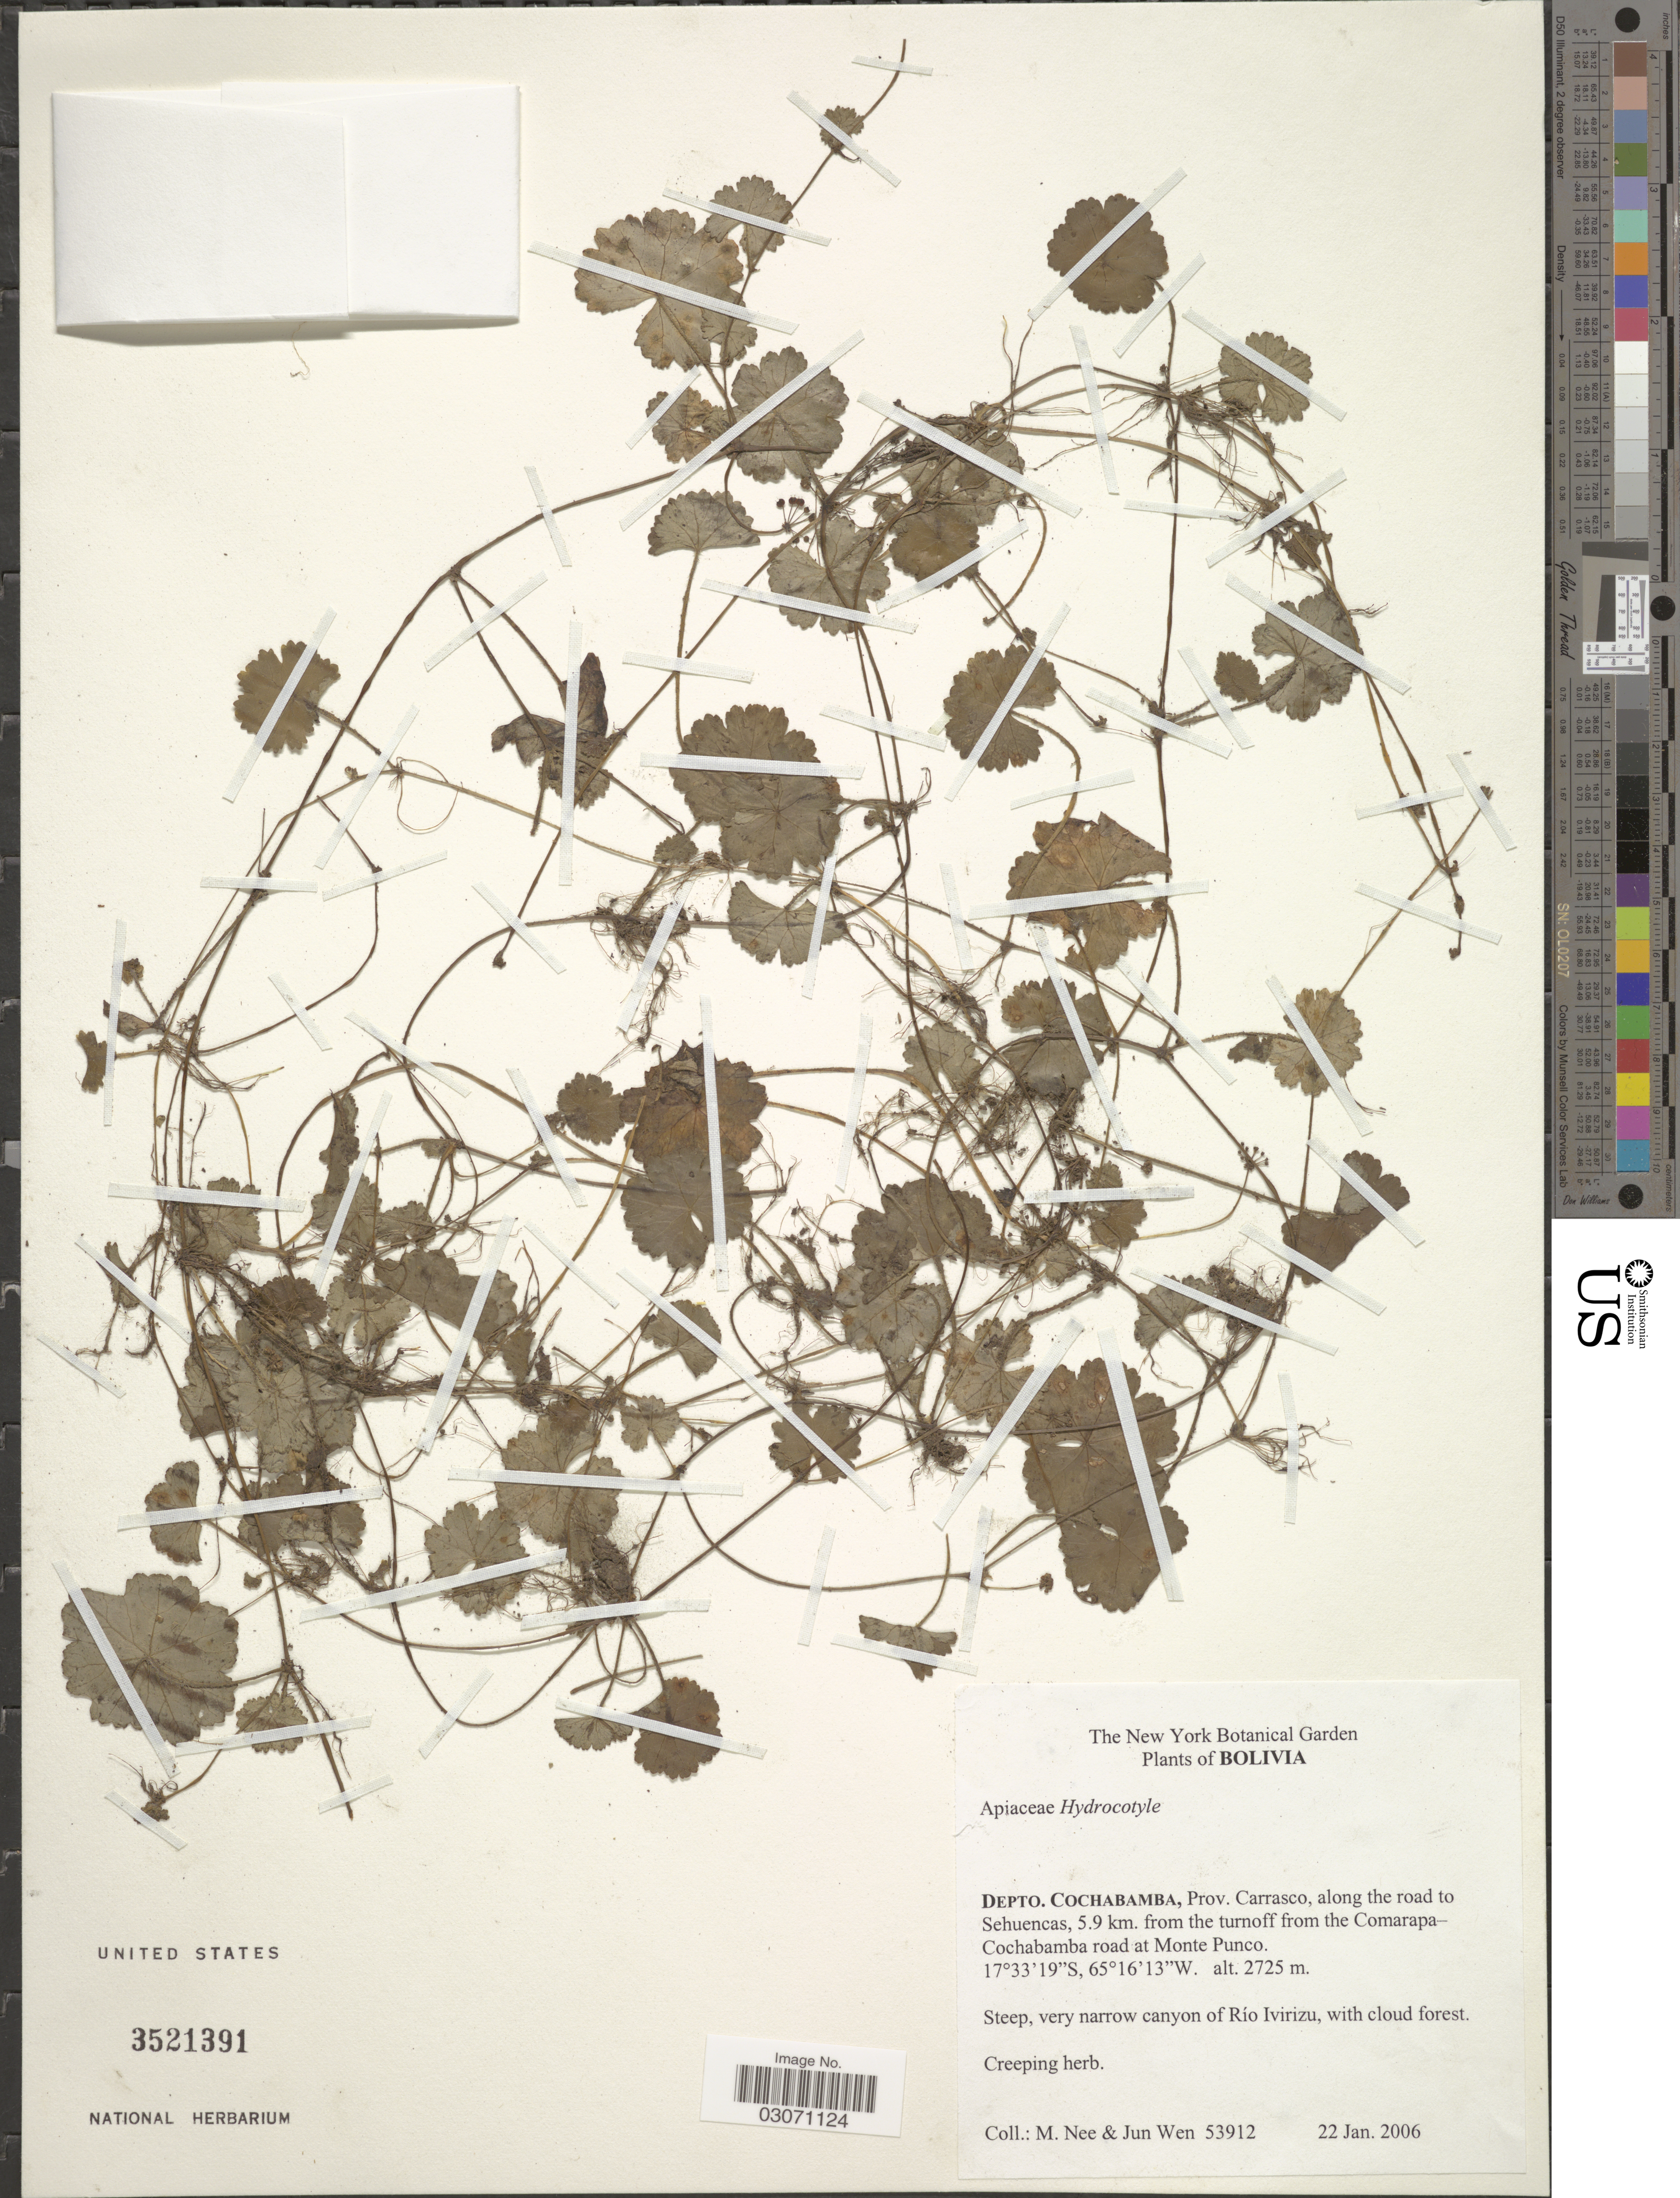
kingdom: Plantae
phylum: Tracheophyta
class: Magnoliopsida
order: Apiales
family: Araliaceae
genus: Hydrocotyle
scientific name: Hydrocotyle lopeziae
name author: M.Mend.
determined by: Mendoza, M.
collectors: M. Nee & J. Wen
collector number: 53912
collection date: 2006-01-22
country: Bolivia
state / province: Cochabamba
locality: Depto. Cochabamba, Prov. Carrasco, along the road to Sehuencas, 5.9 km. from the turnoff from the Comarapa-Cochabamba road at Monte Punco.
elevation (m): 2725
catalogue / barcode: US 3521391